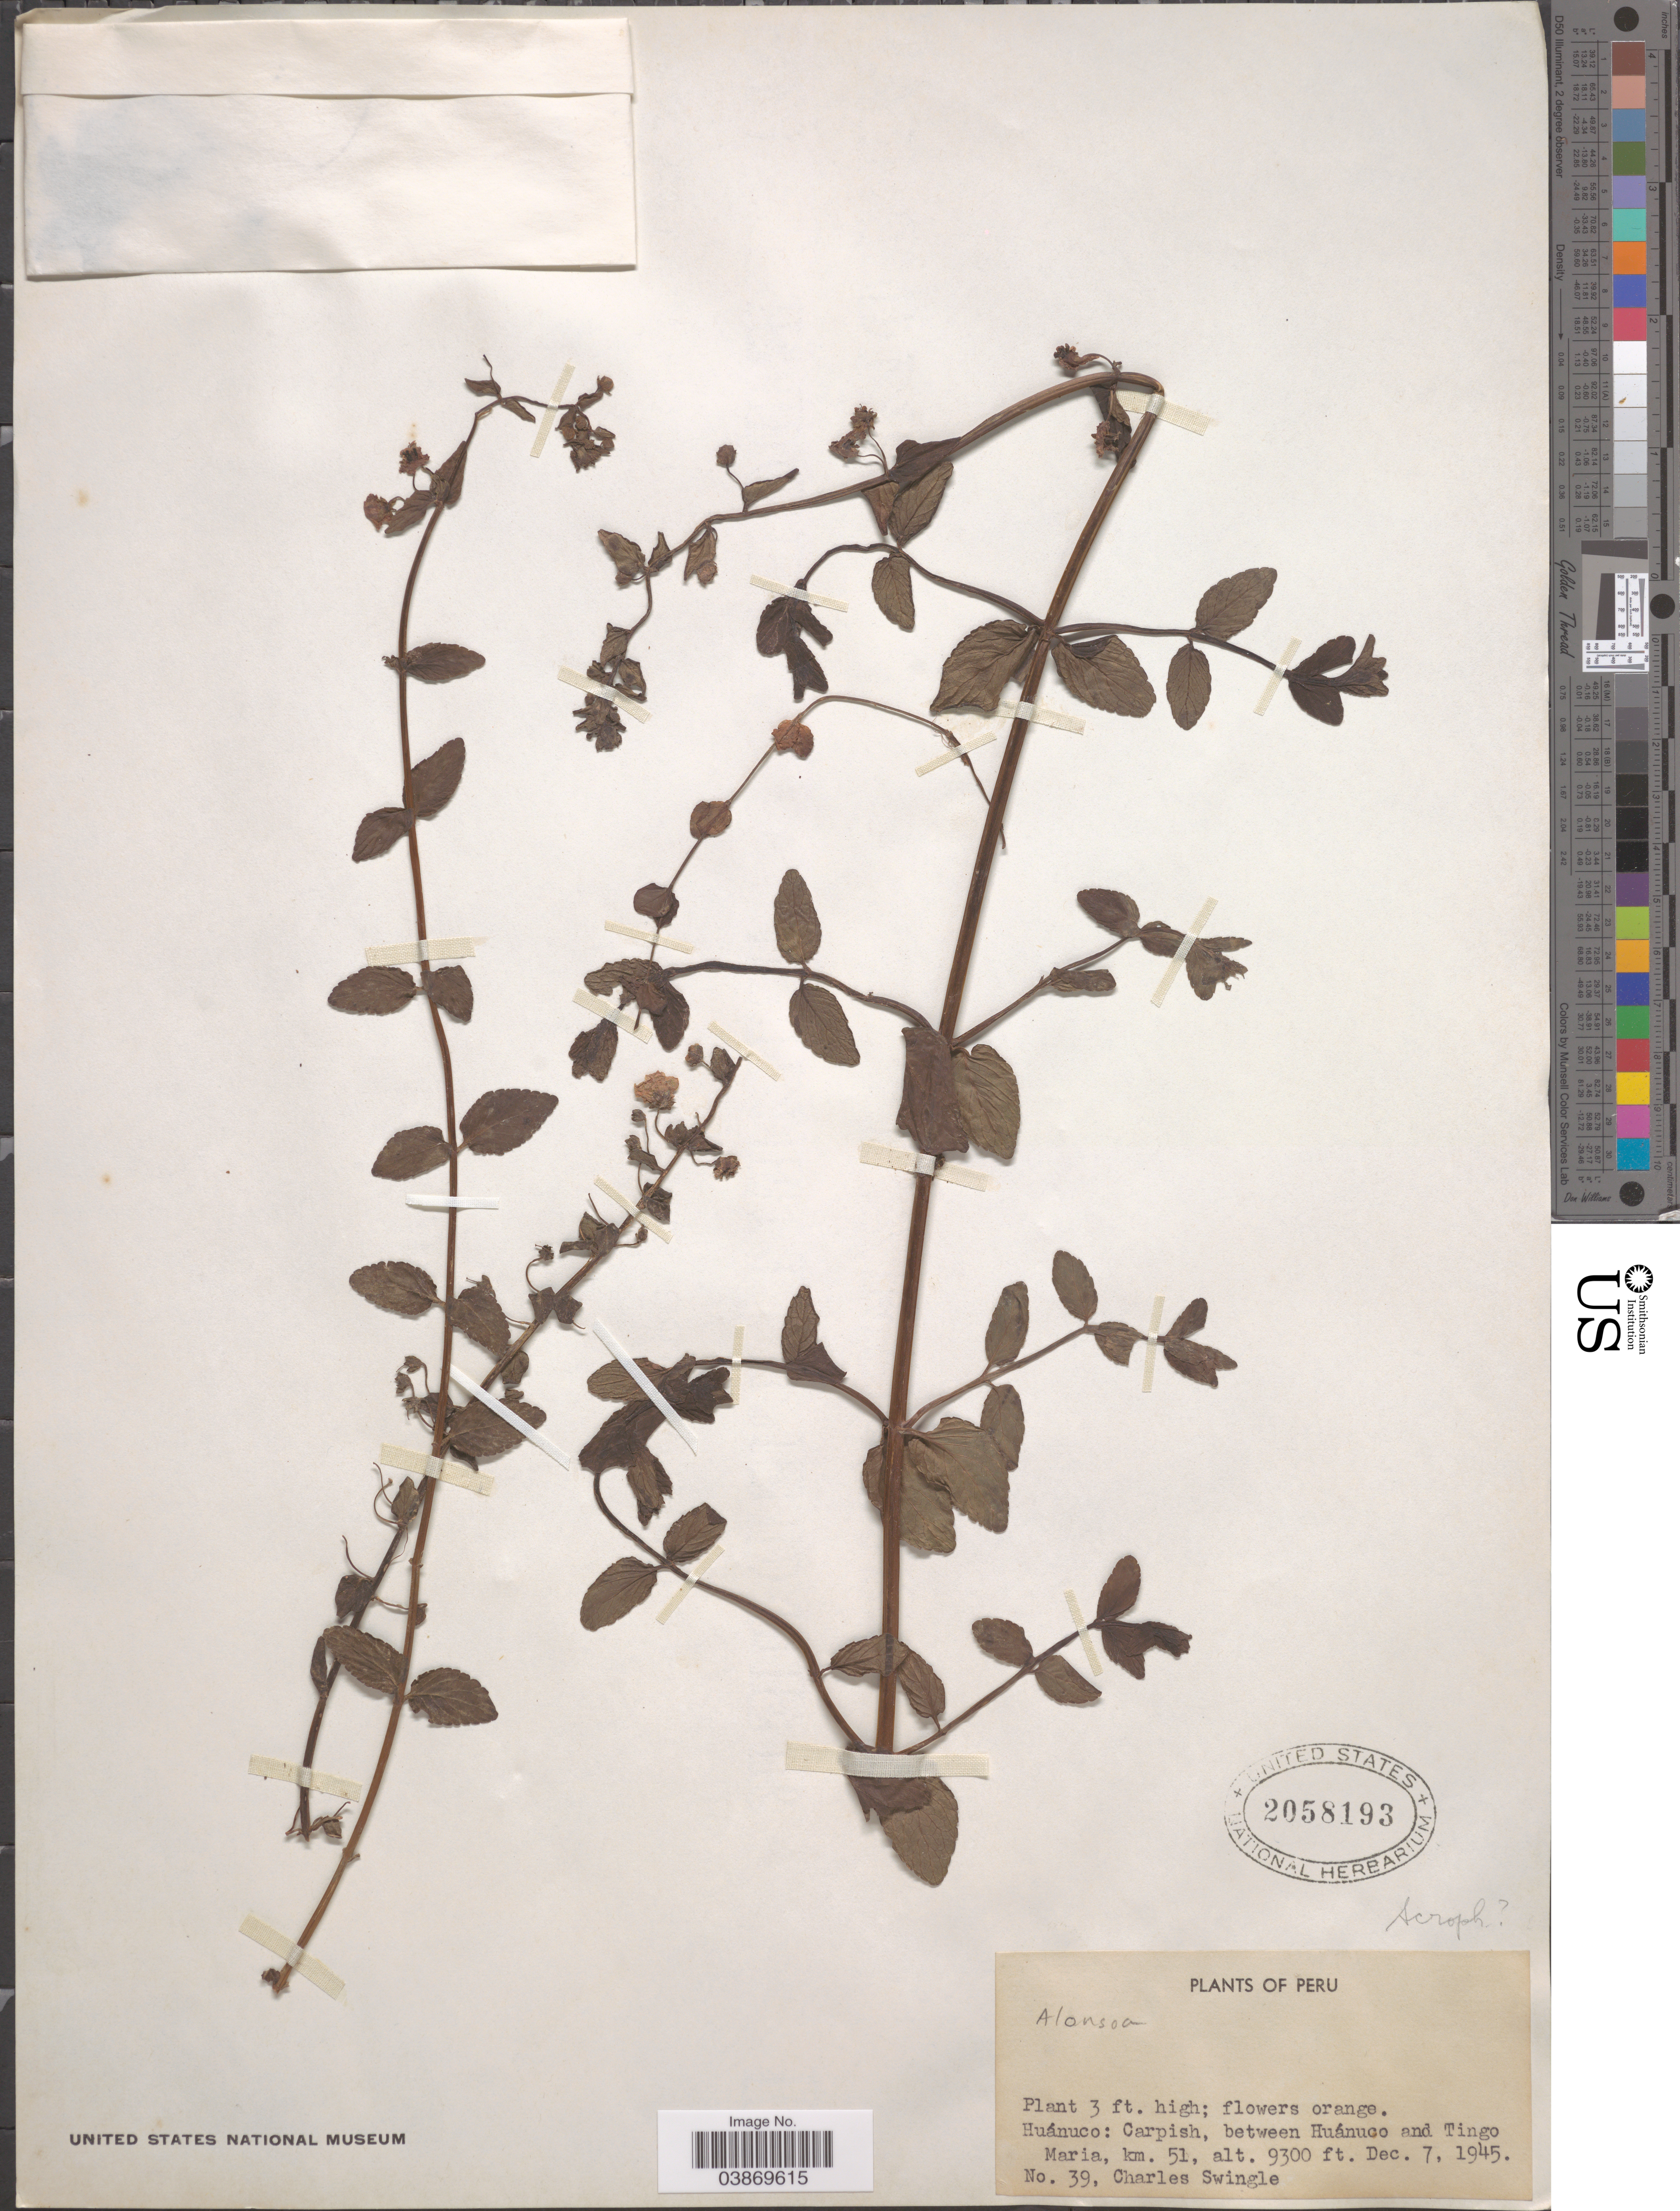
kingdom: Plantae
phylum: Tracheophyta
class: Magnoliopsida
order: Lamiales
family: Scrophulariaceae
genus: Alonsoa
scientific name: Alonsoa sp.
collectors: C. Swingle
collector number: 39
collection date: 1945-12-07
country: Peru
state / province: Huánuco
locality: Carpish, between Huánuco and Tingo Maria, km. 51.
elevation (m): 2835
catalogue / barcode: US 2058193